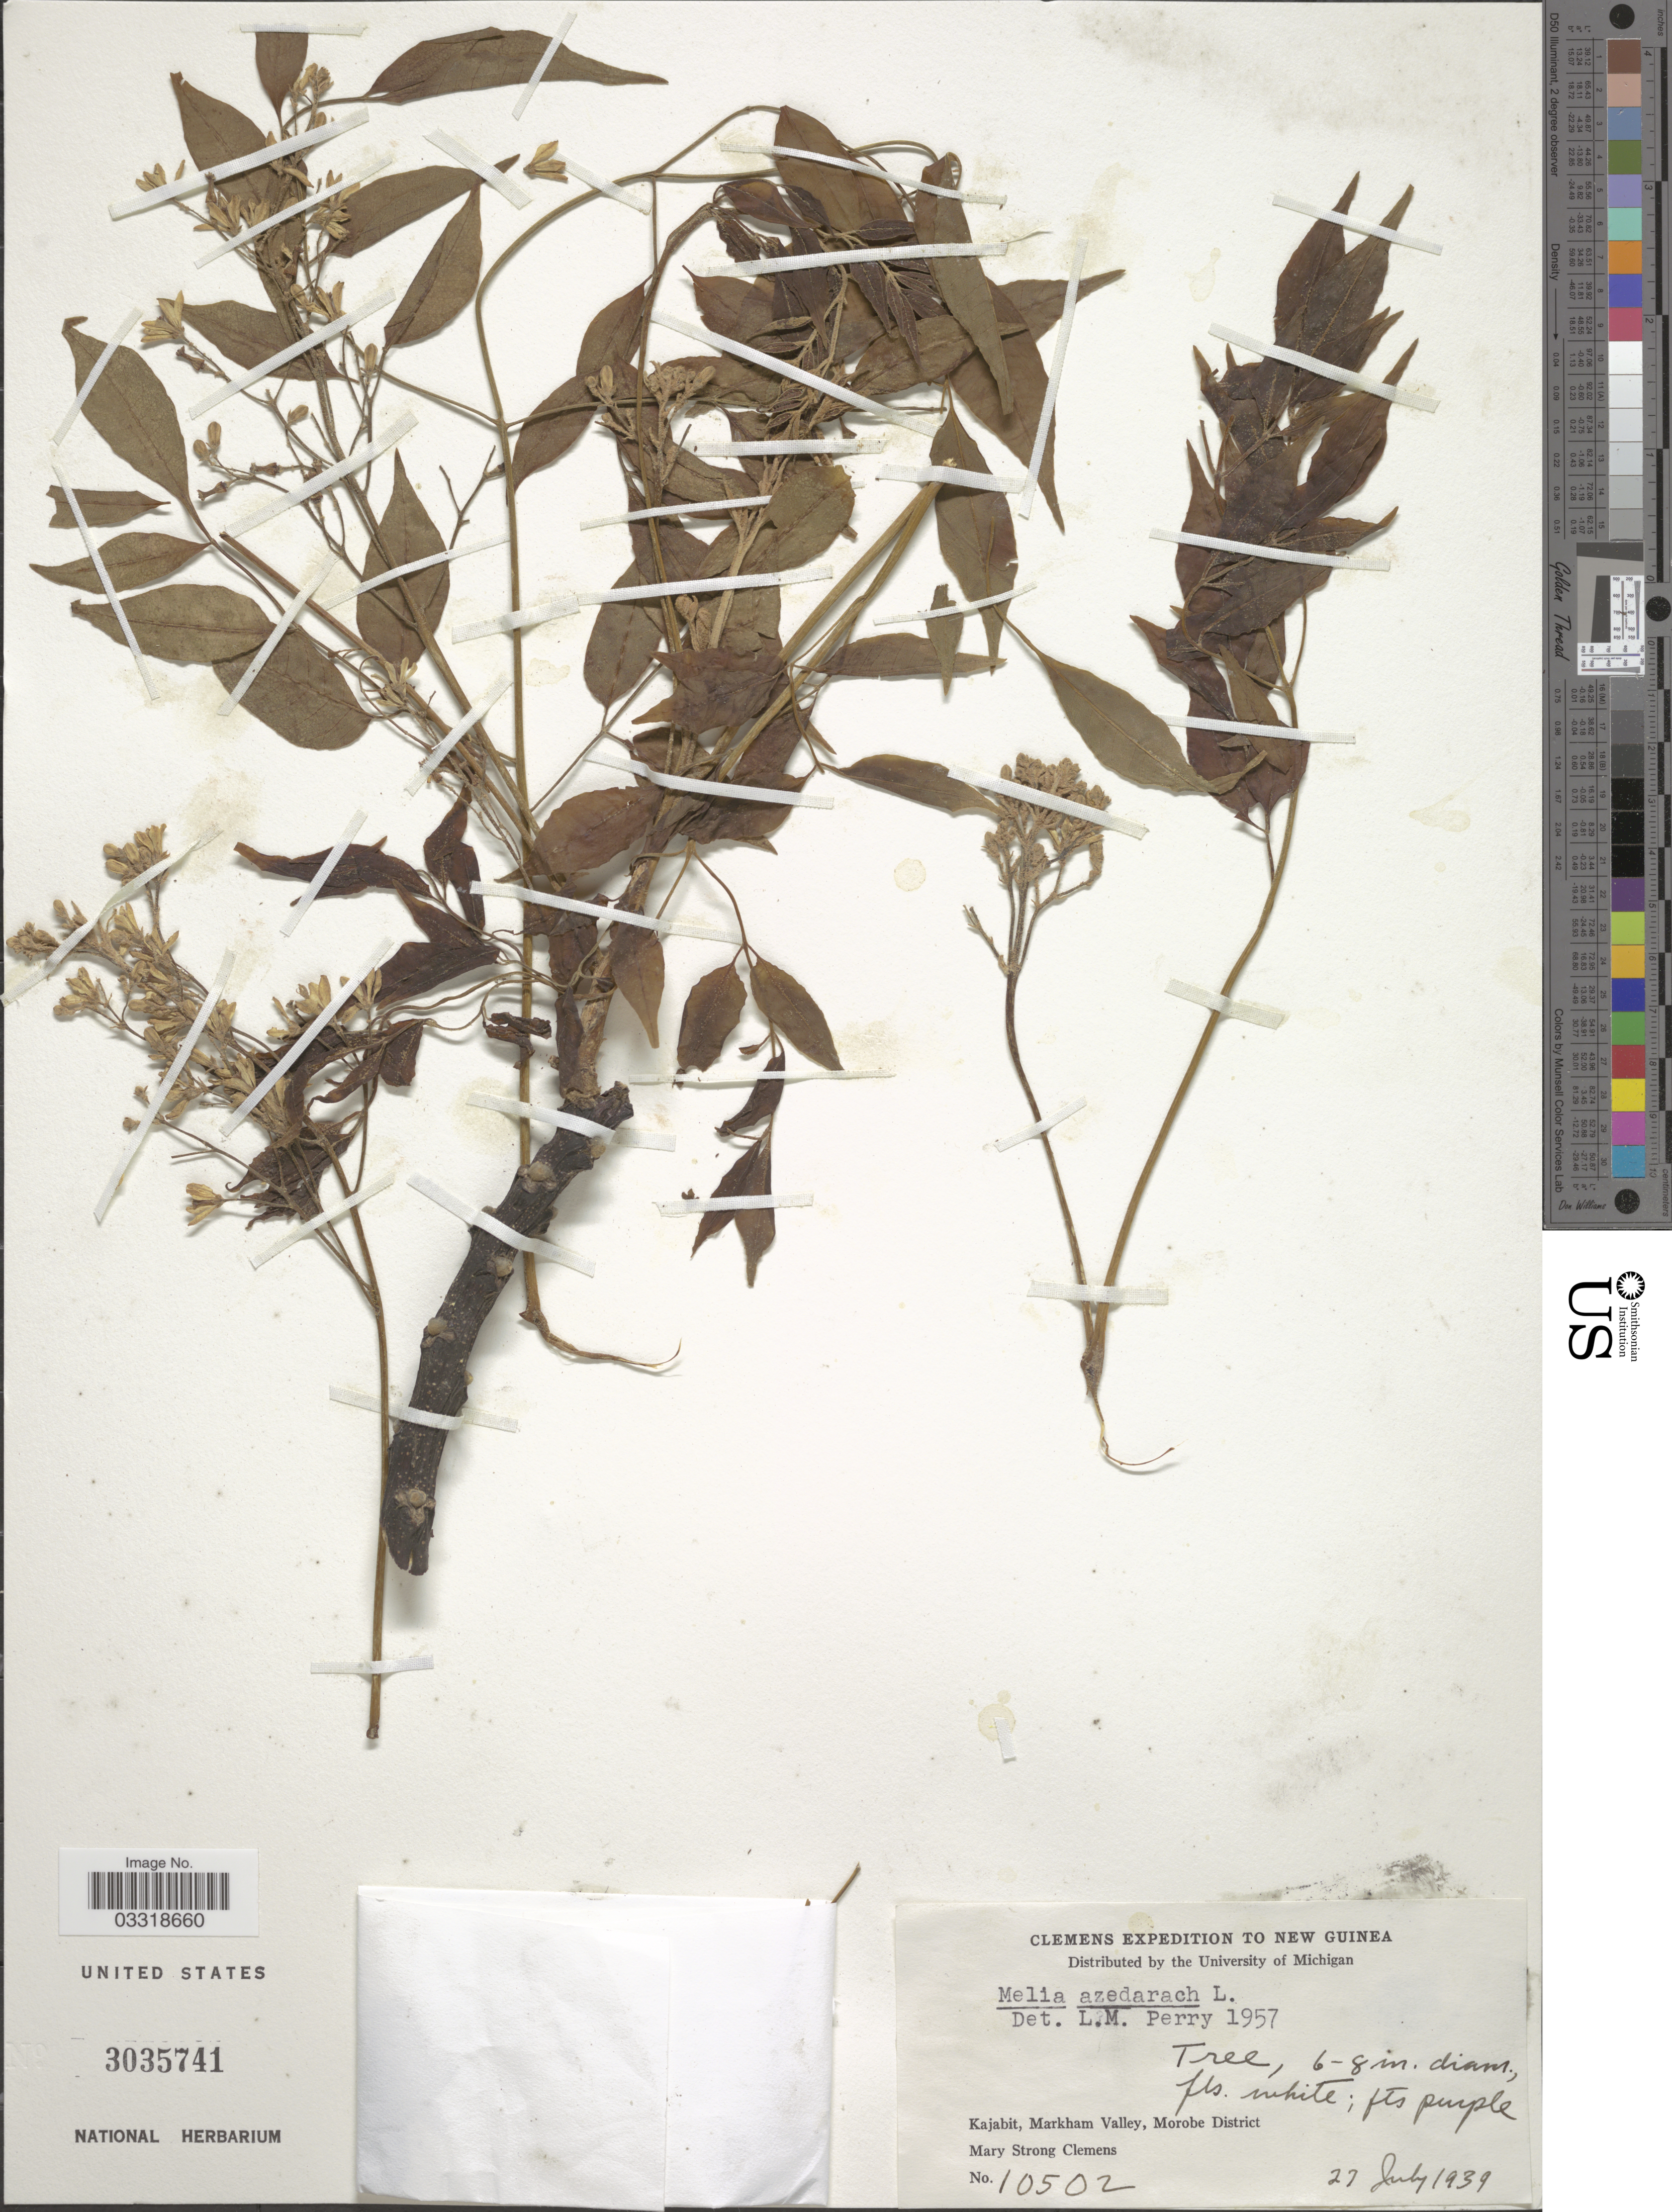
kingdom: Plantae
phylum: Tracheophyta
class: Magnoliopsida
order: Sapindales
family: Meliaceae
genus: Melia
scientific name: Melia azedarach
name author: L.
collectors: M. S. Clemens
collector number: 10502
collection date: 1939-07-27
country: Papua New Guinea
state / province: Morobe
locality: New Guinea. Kajabit, Markham Valley, Morobe District.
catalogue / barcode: US 3035741